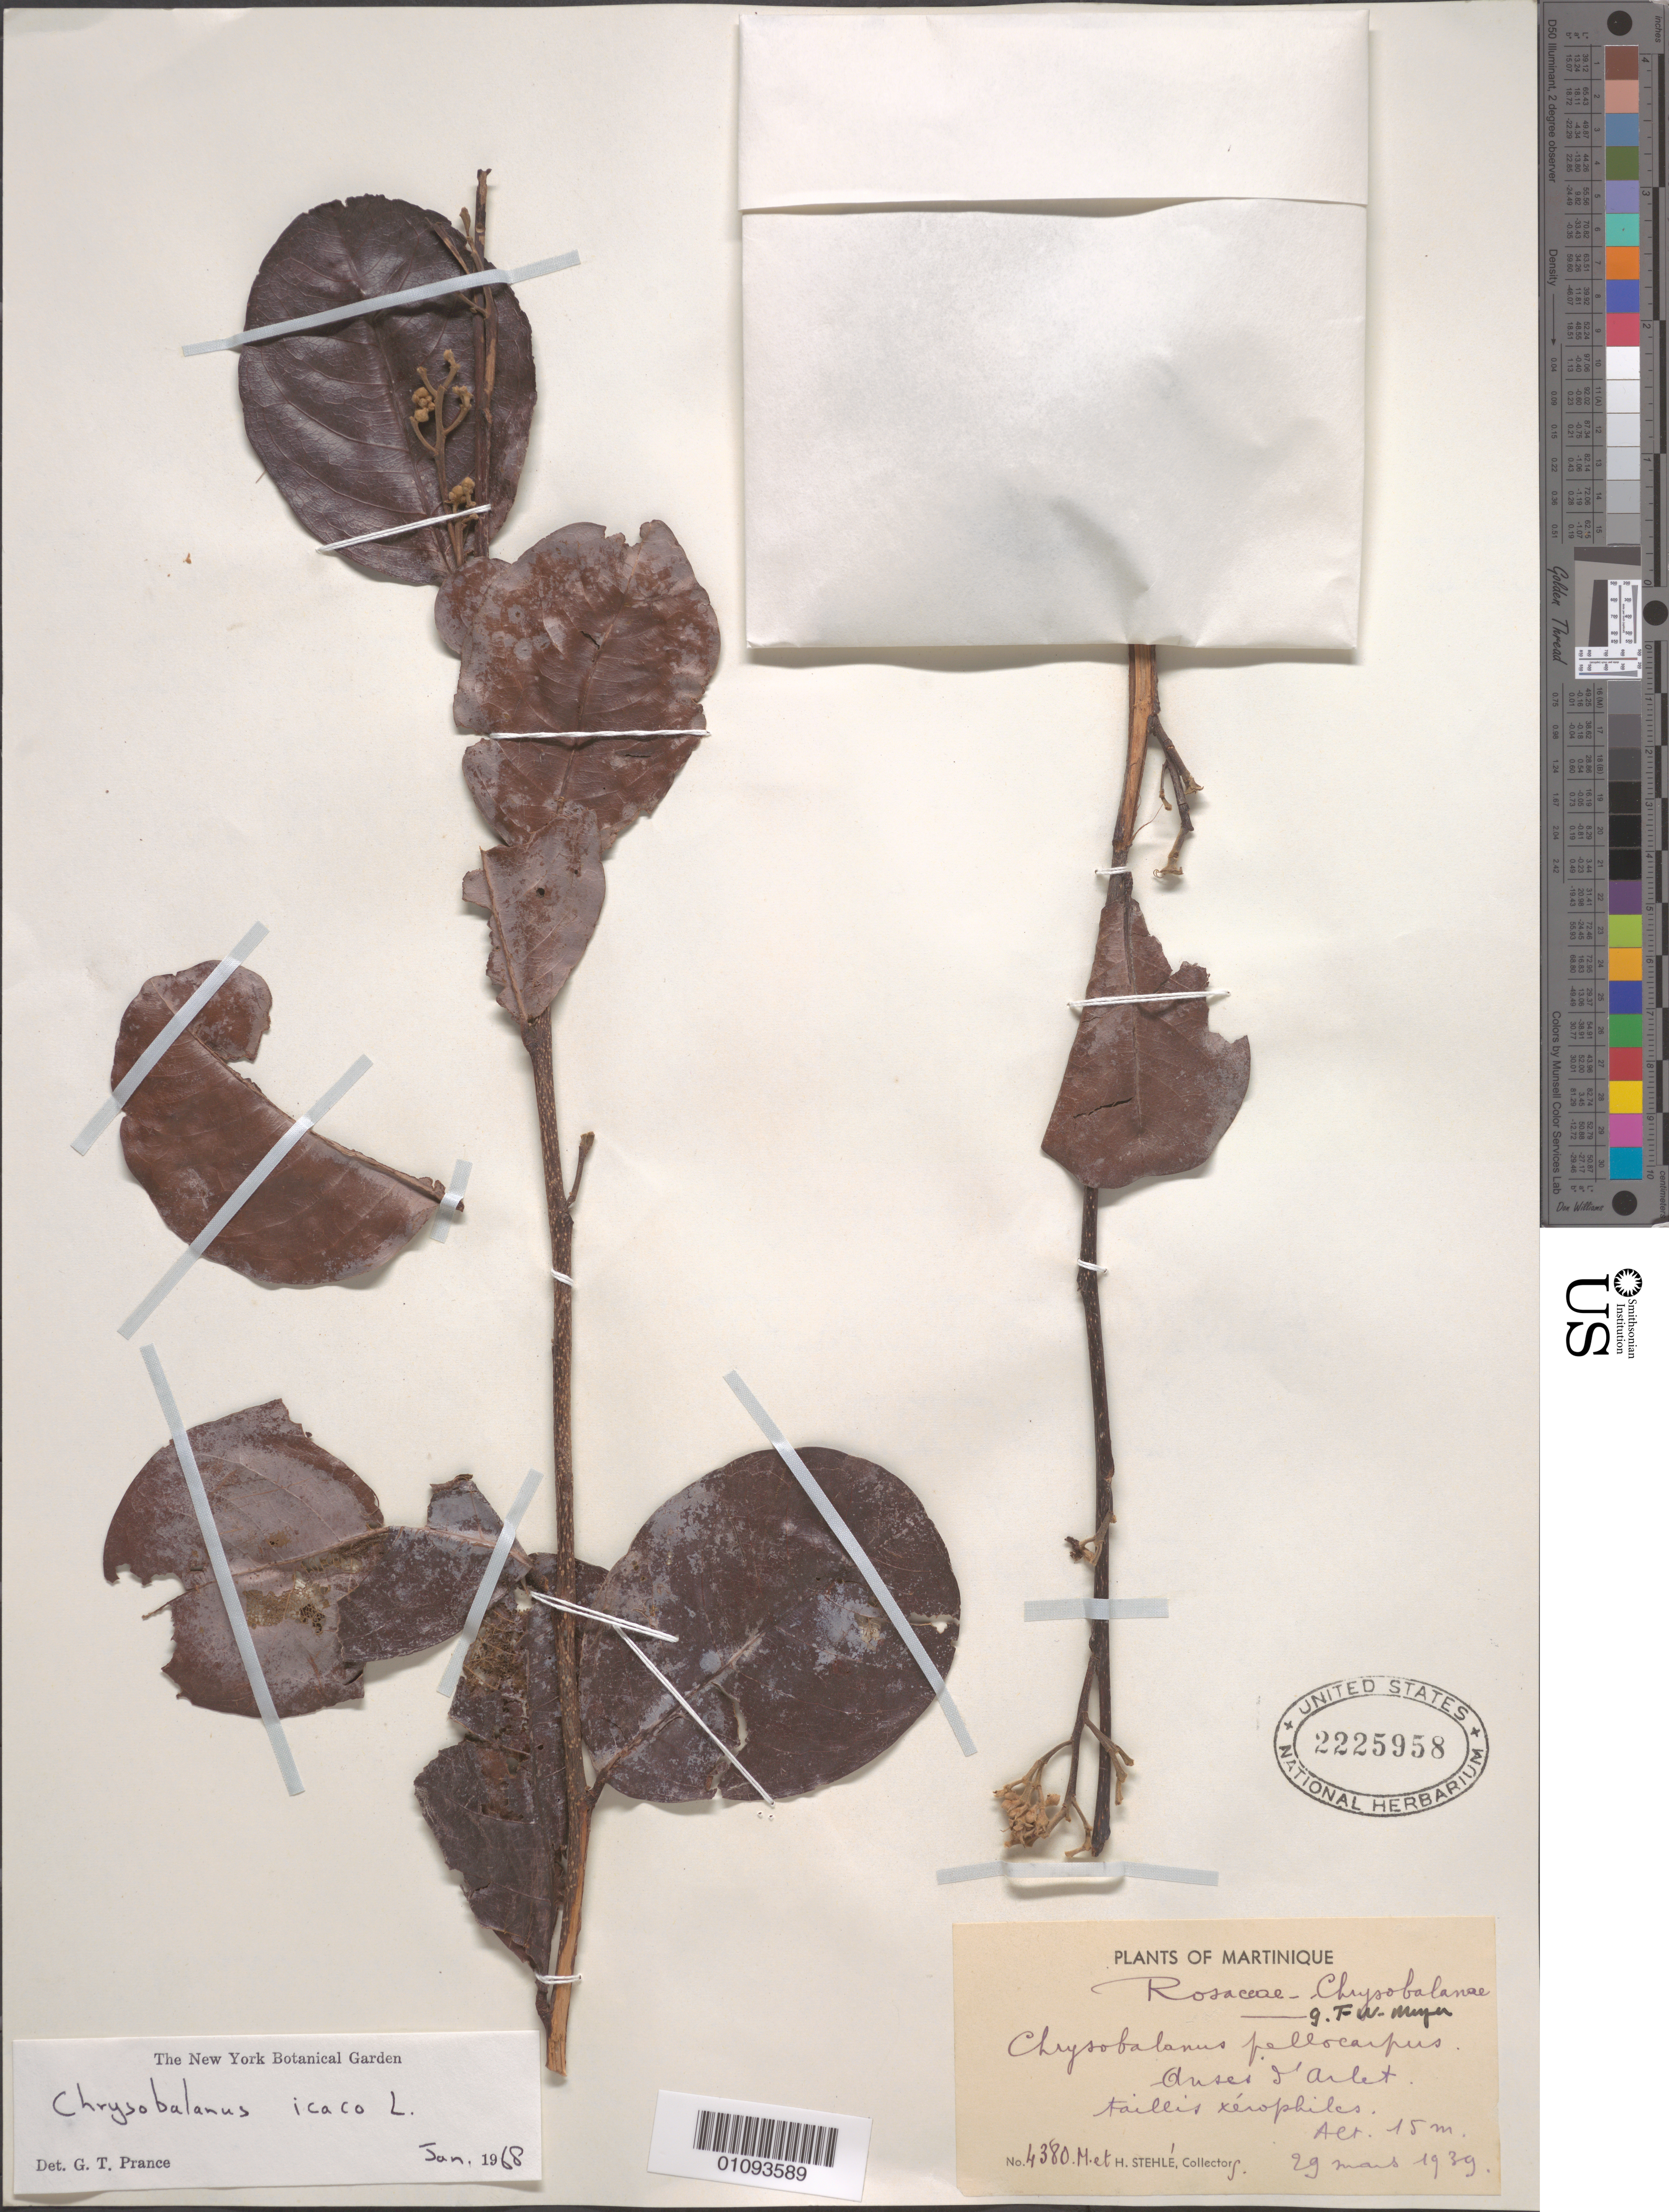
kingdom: Plantae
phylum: Tracheophyta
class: Magnoliopsida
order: Malpighiales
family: Chrysobalanaceae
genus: Chrysobalanus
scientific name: Chrysobalanus icaco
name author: L.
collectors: H. Stehlé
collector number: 4380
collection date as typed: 29 May 1939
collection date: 1939-05-29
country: Martinique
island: Martinique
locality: anses[script unclear] l'anlet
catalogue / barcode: US 2225958